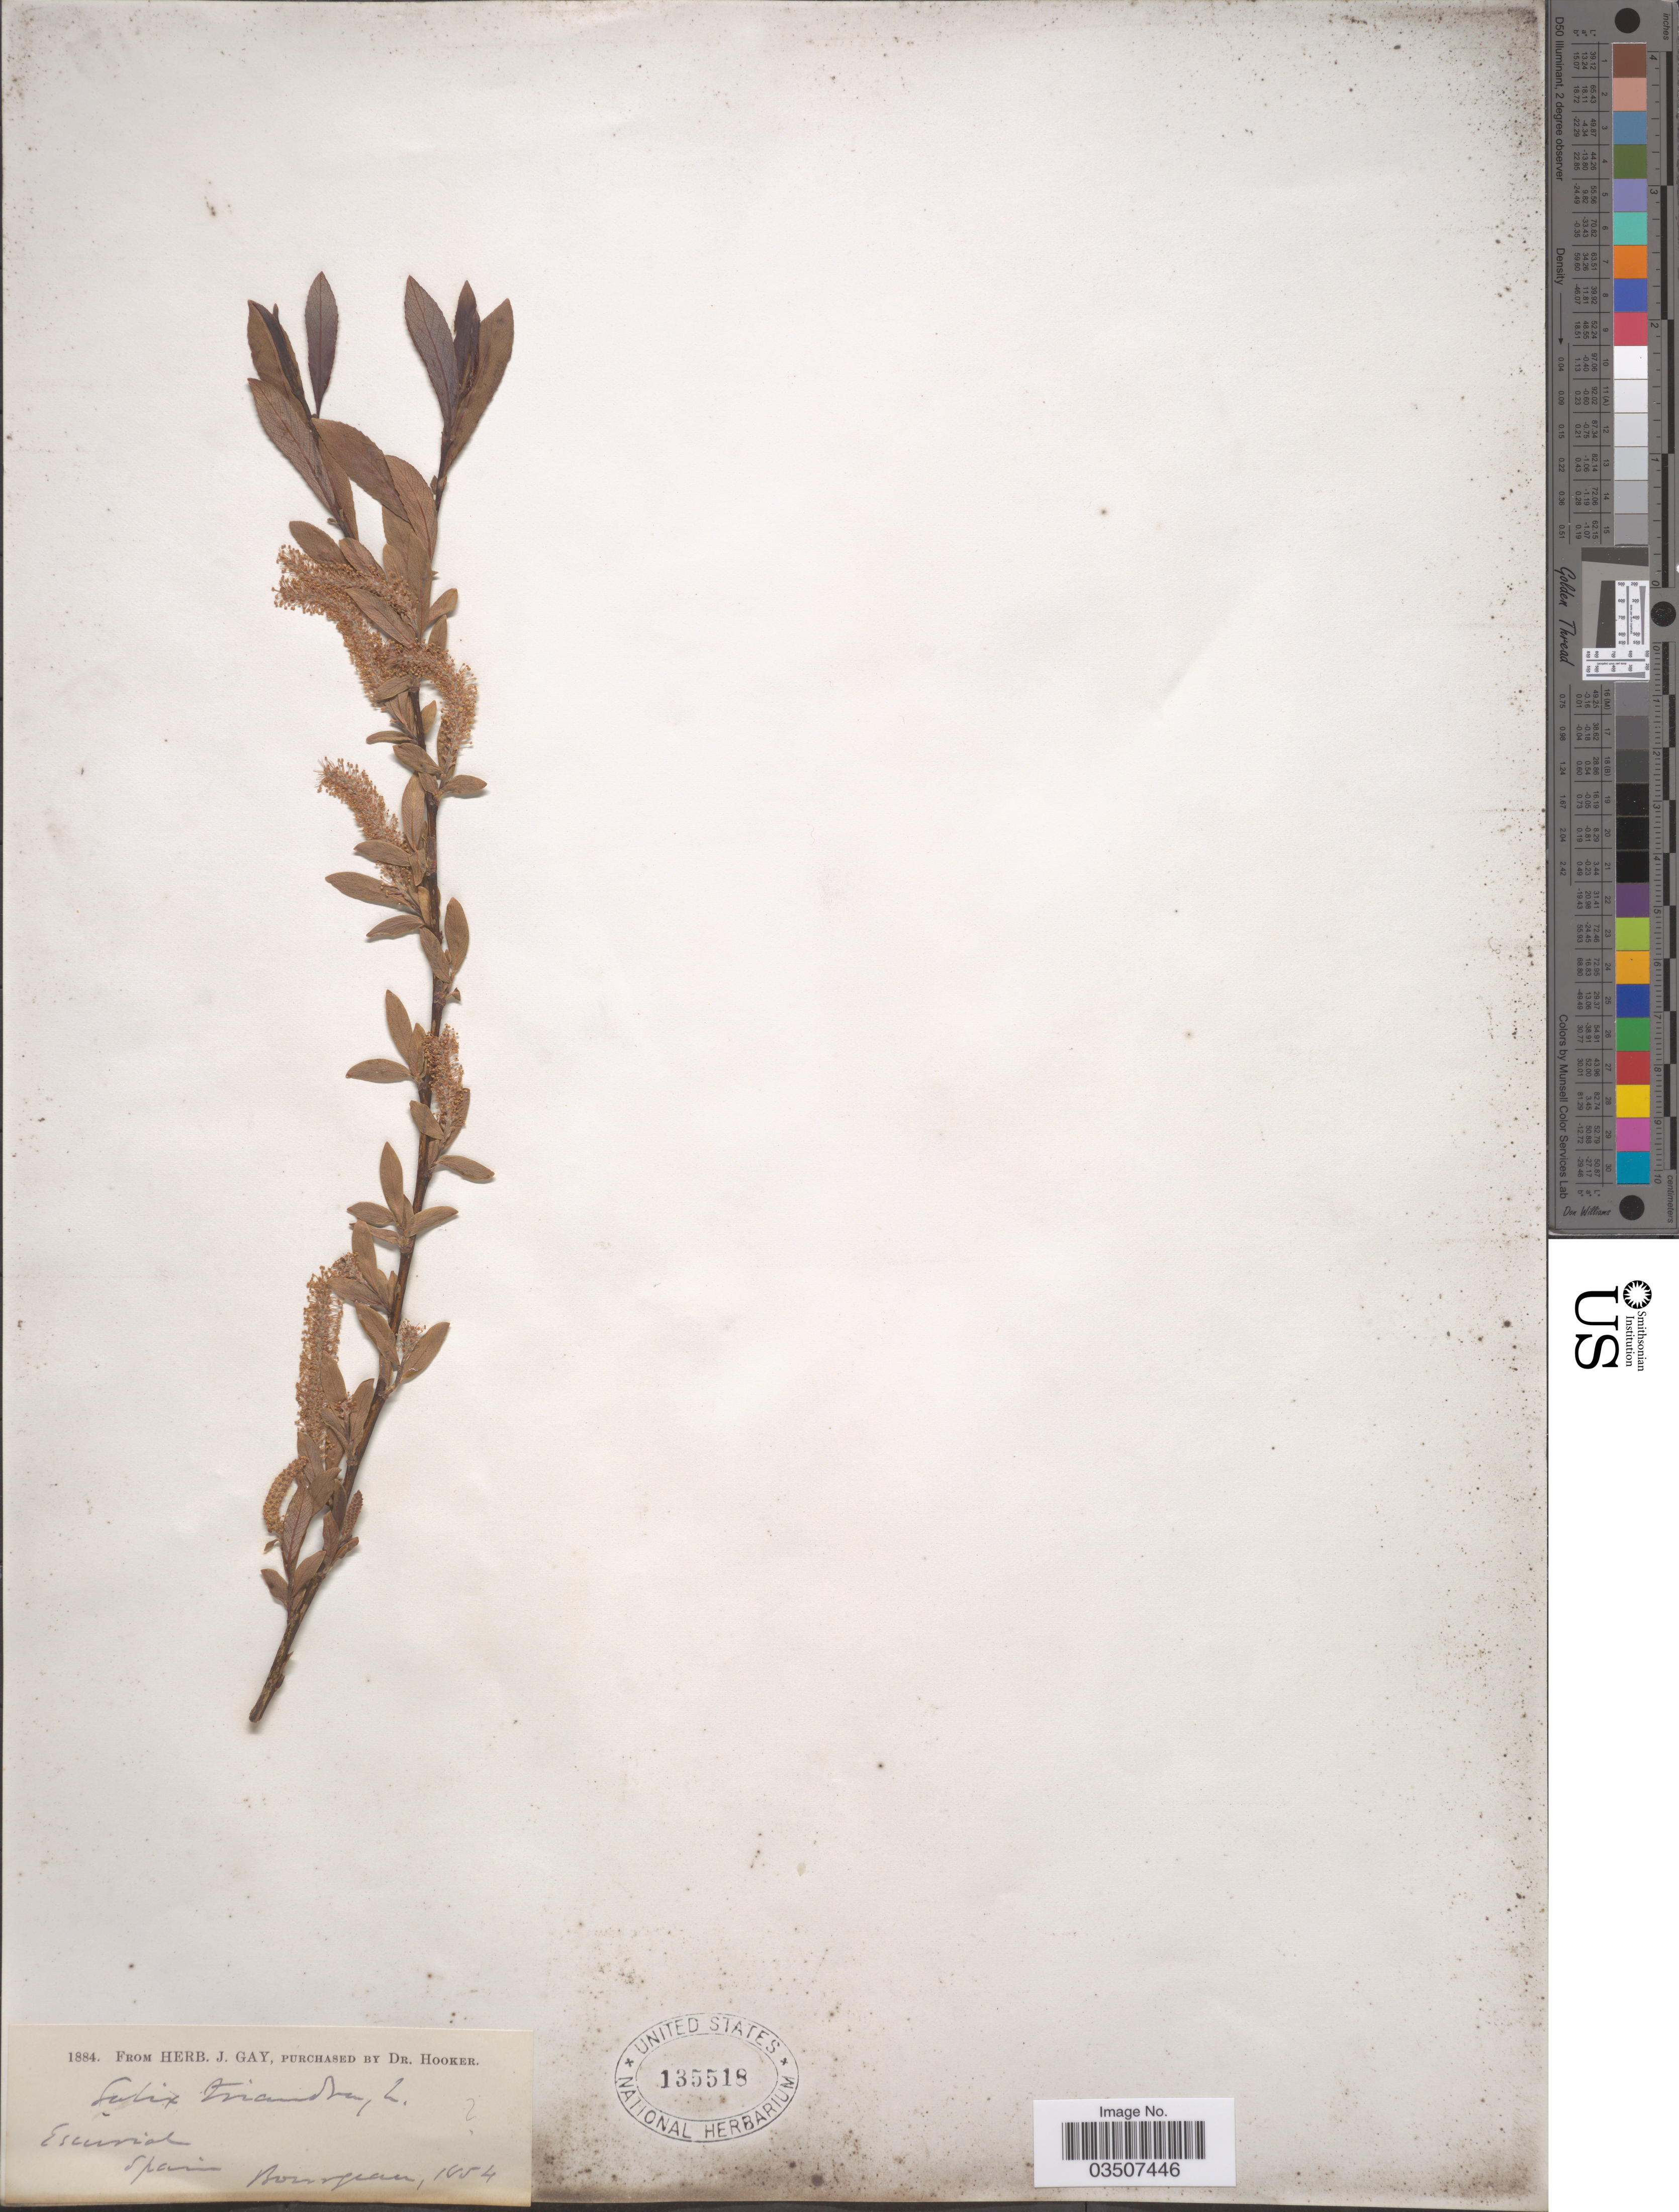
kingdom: Plantae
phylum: Tracheophyta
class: Magnoliopsida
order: Malpighiales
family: Salicaceae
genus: Salix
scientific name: Salix triandra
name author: L.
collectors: Bourgeau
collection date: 1854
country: Spain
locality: Escurial.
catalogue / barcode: US 135518